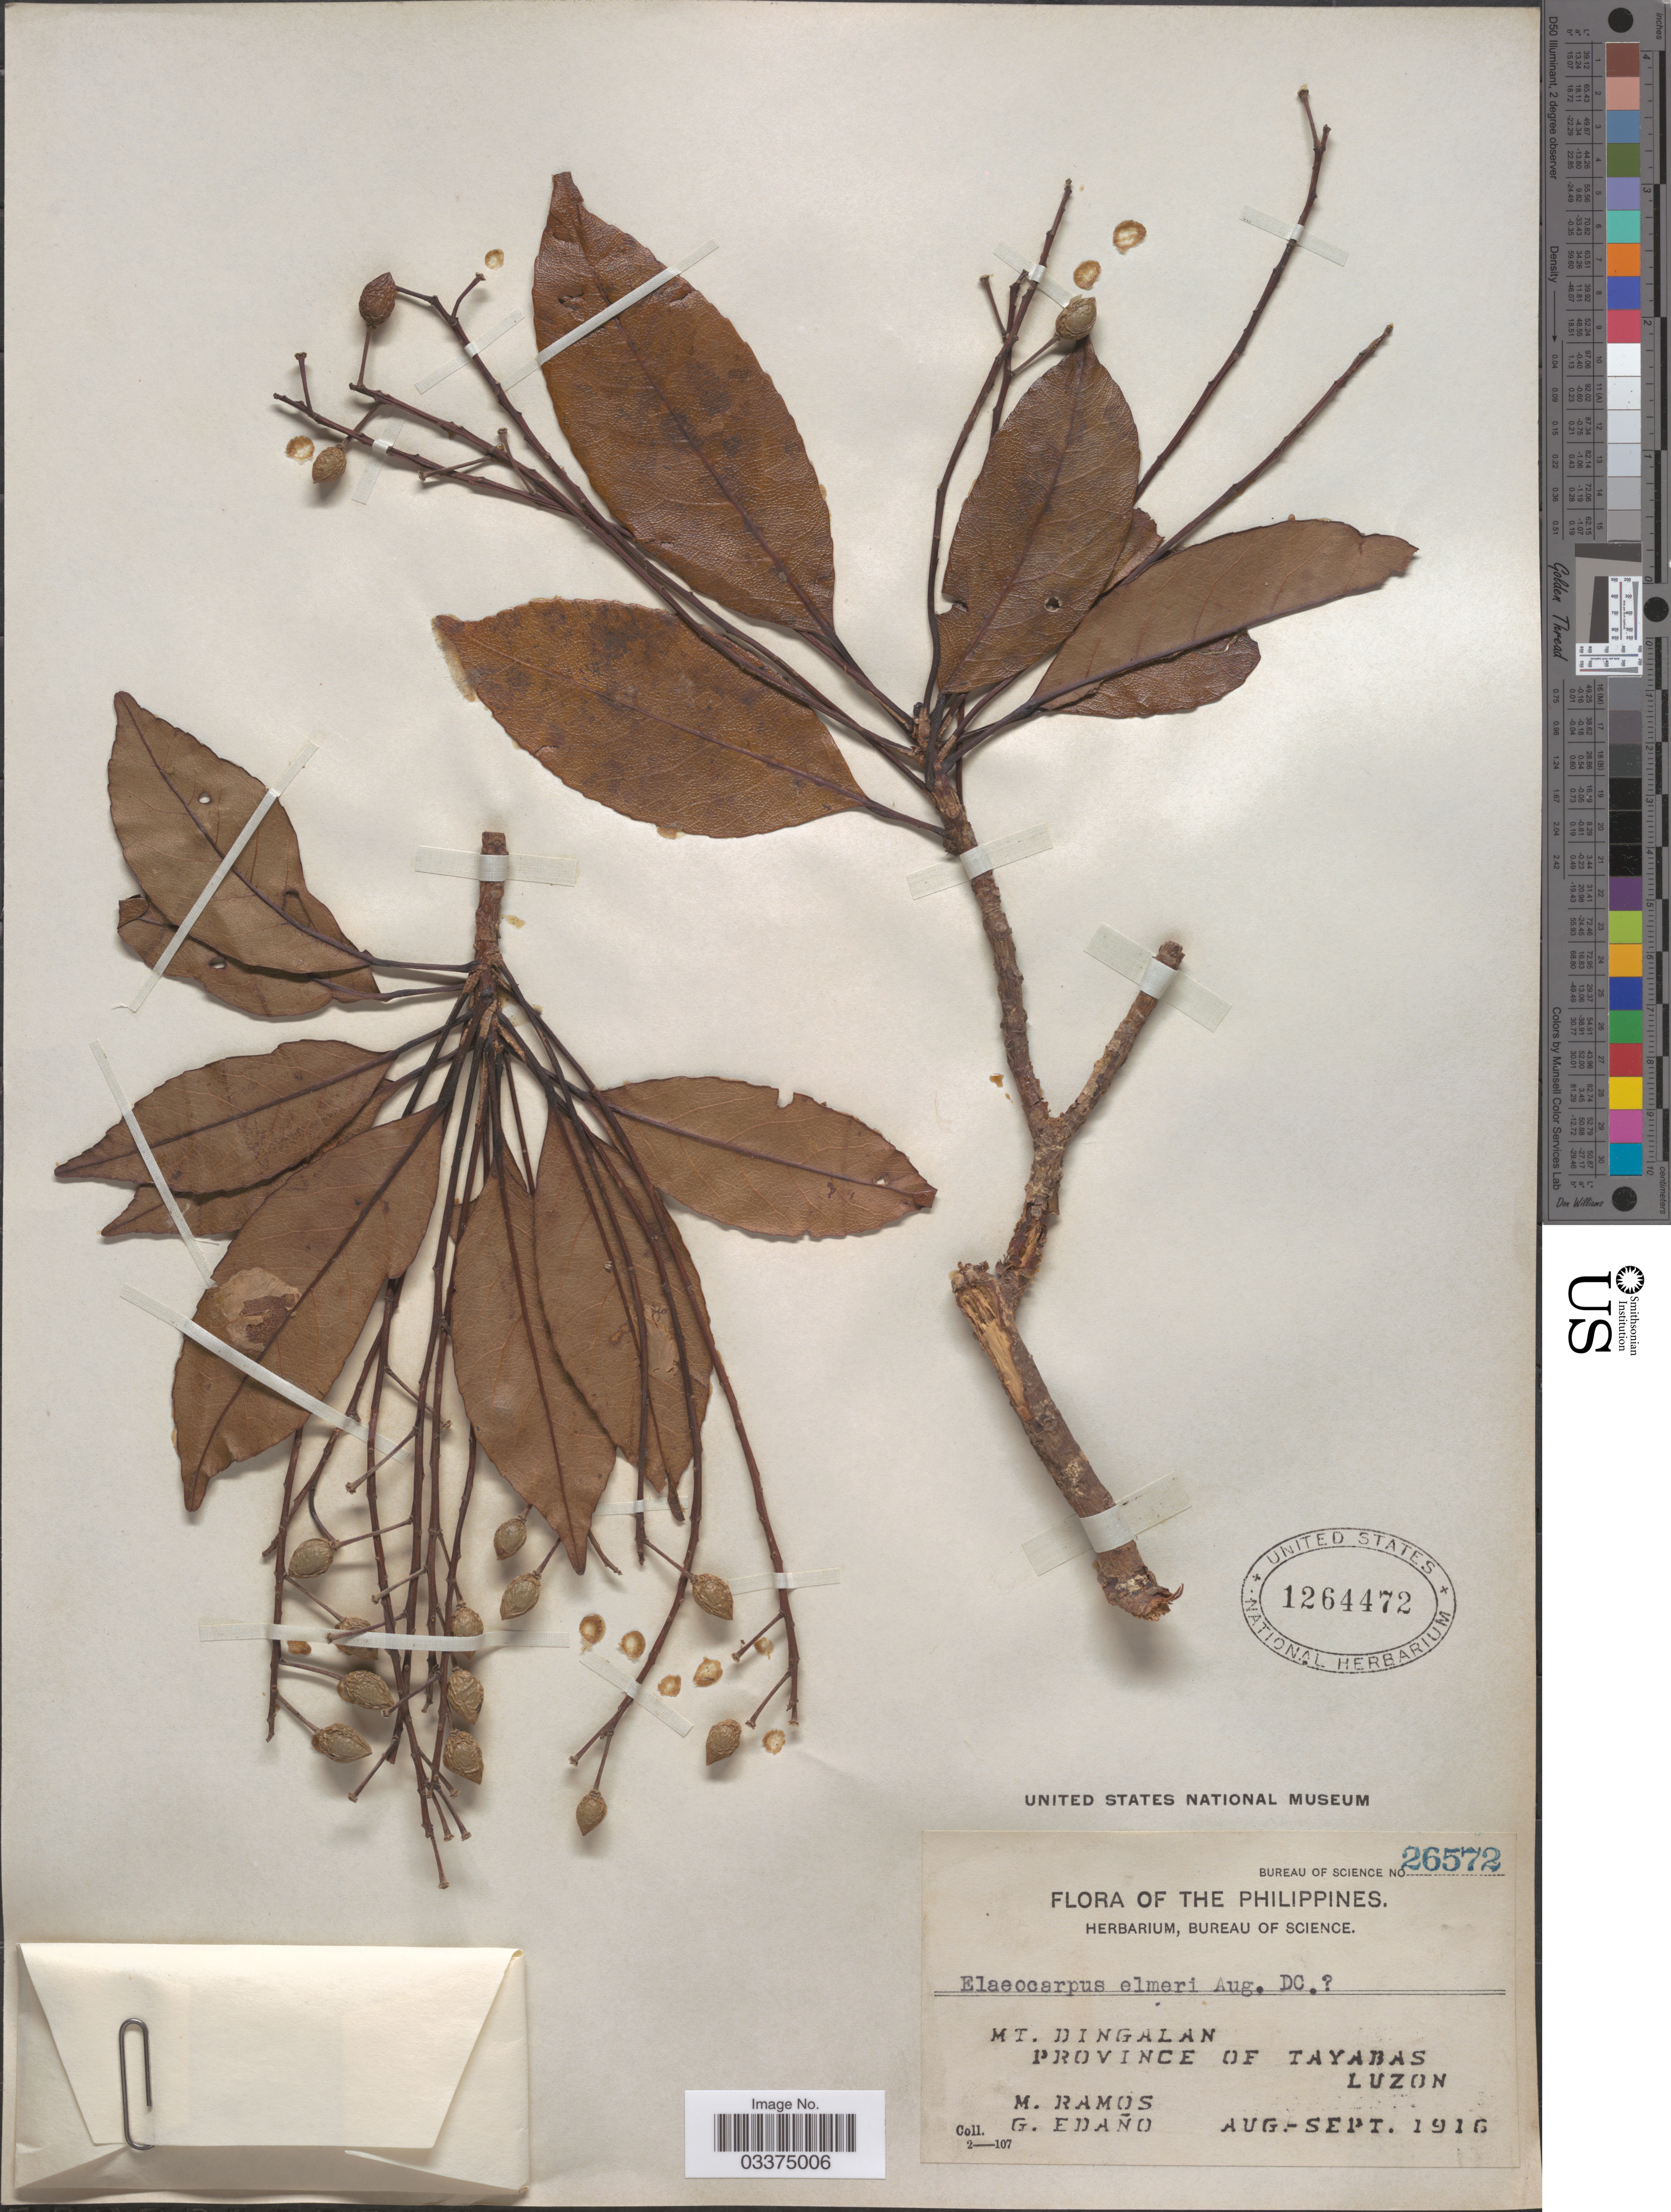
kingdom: Plantae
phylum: Tracheophyta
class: Magnoliopsida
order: Oxalidales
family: Elaeocarpaceae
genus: Elaeocarpus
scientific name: Elaeocarpus elmeri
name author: A. DC. in Elmer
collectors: M. Ramos & G. Edaño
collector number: Bureau of Science 26572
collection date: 1916-08/1916-09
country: Philippines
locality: Mt. Dingalan, Province of Tayabas, Luzon.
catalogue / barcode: US 1264472